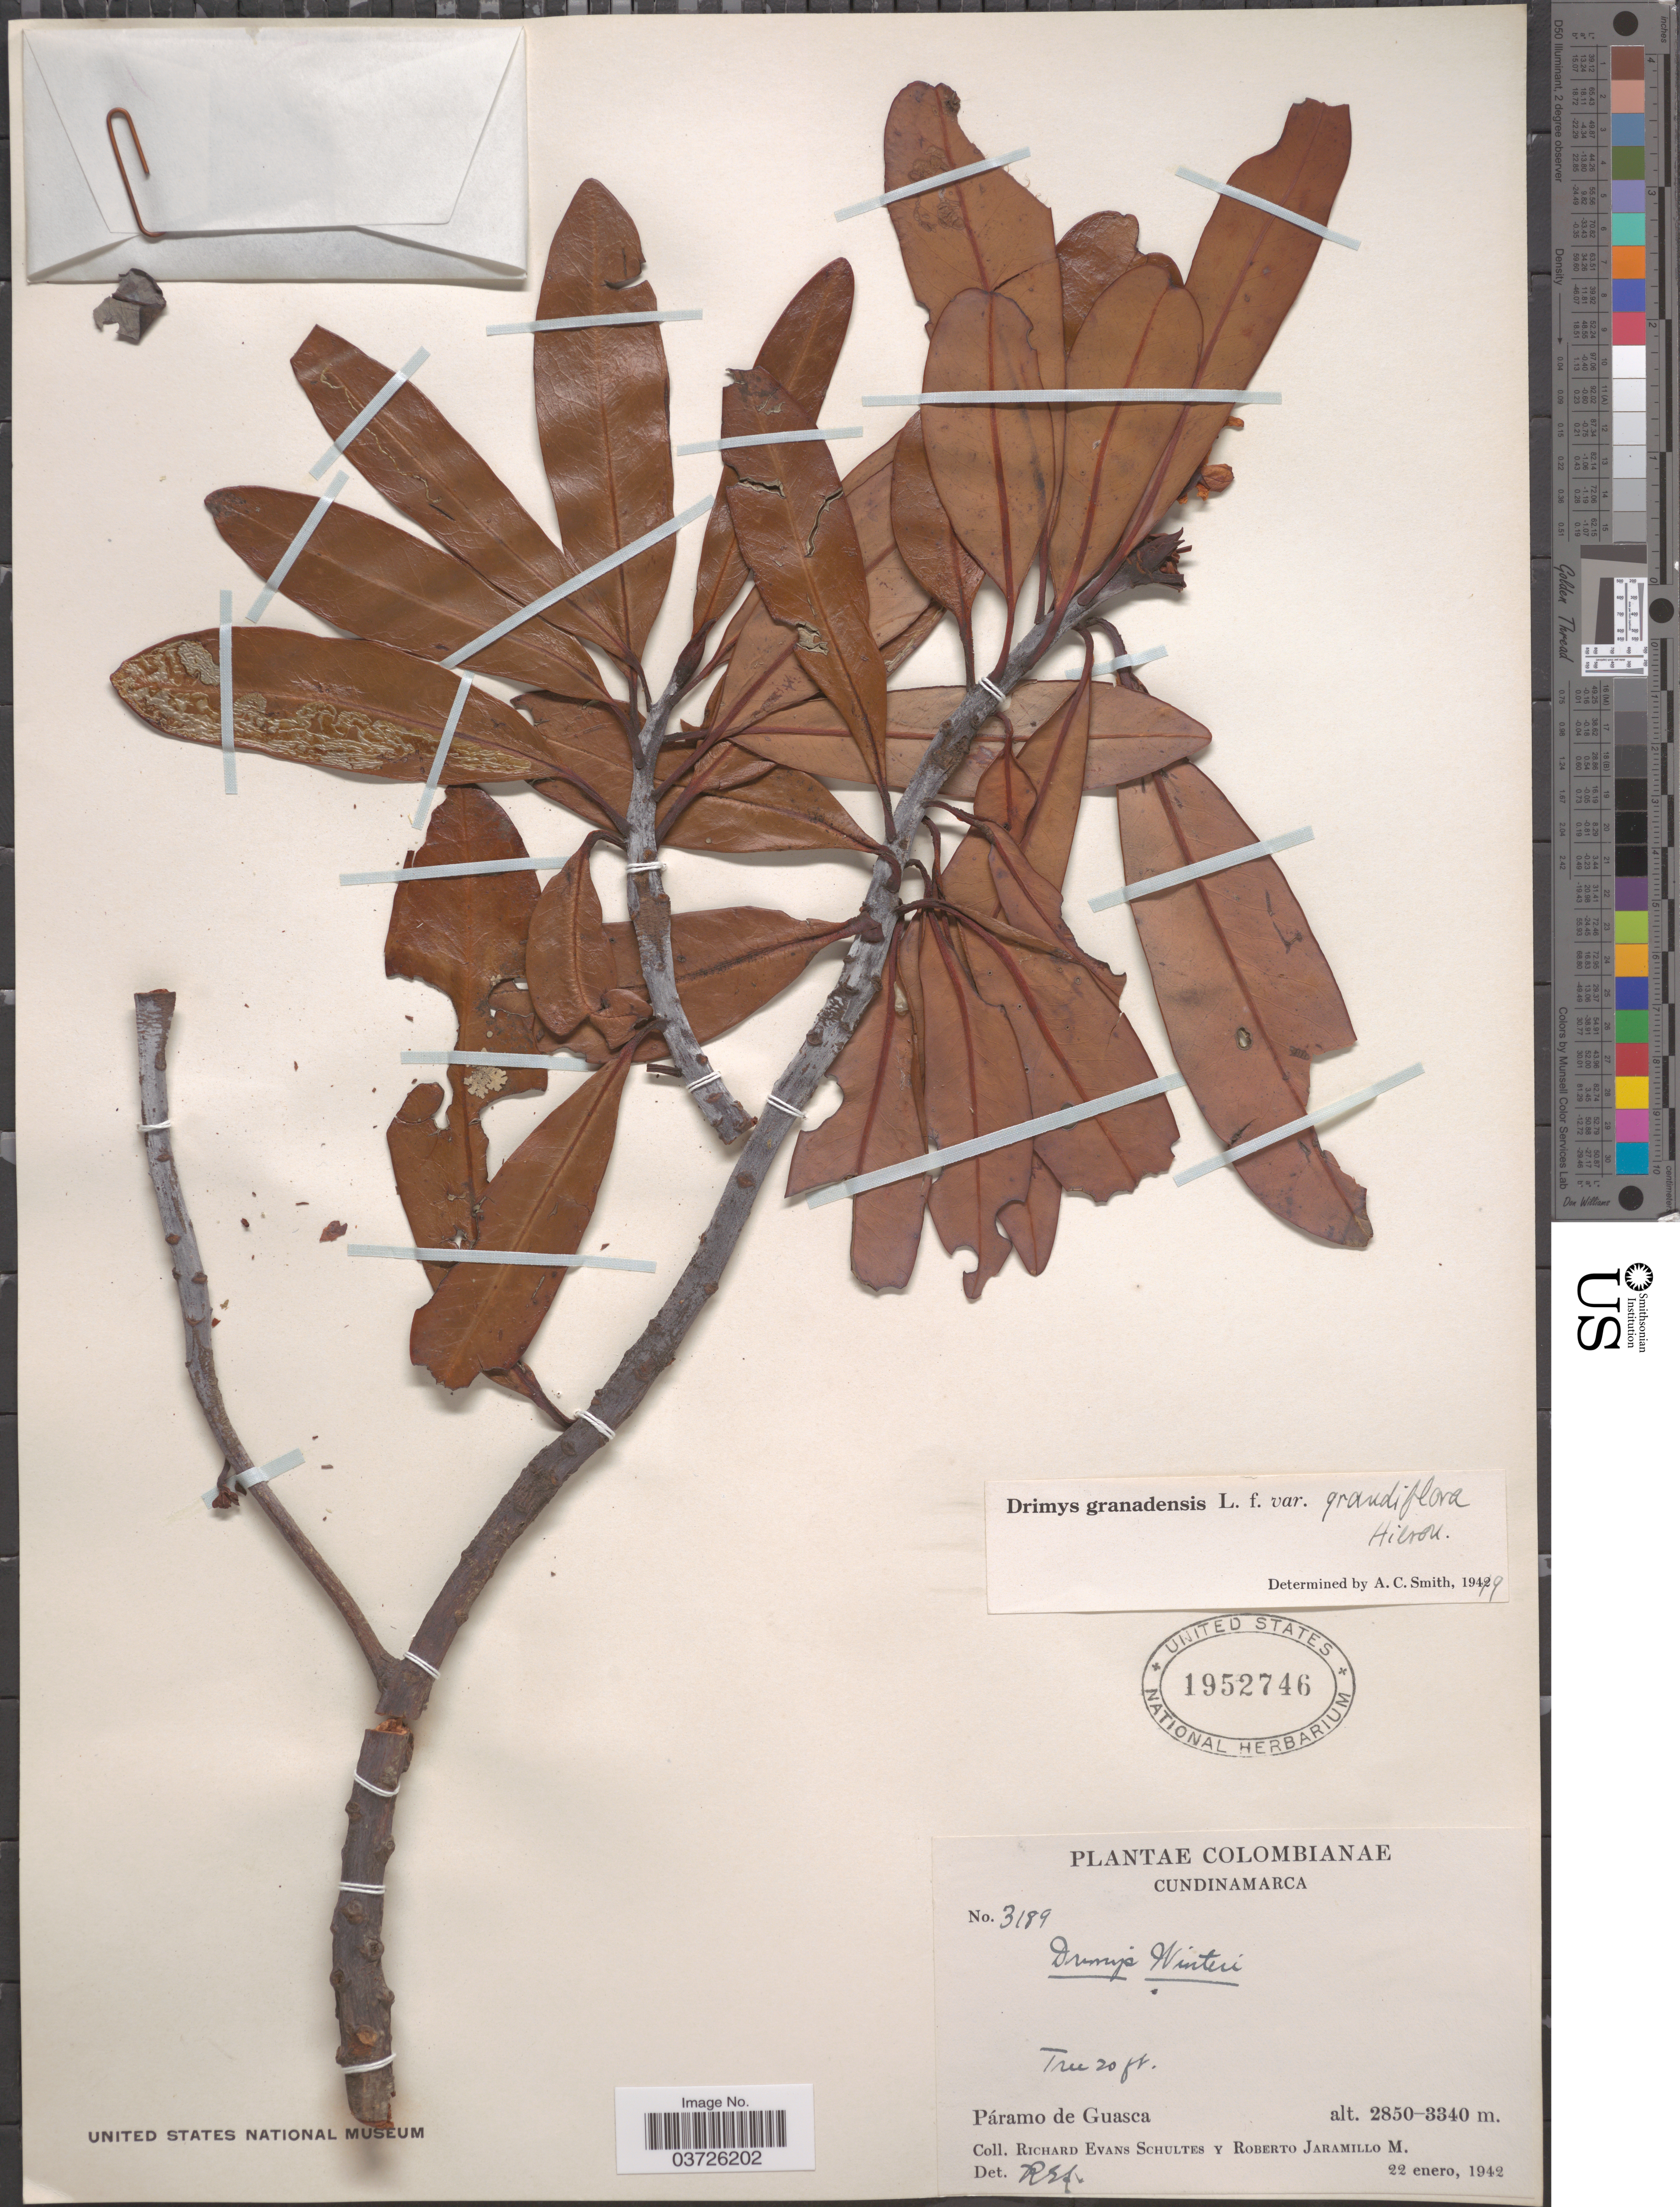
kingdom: Plantae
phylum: Tracheophyta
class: Magnoliopsida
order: Canellales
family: Winteraceae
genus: Drimys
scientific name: Drimys granadensis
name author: L. f.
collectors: R. E. Schultes & R. Jaramillo M.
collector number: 3189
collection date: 1942-01-22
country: Colombia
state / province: Cundinamarca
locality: Páramo de Guasca.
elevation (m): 2850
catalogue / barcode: US 1952746